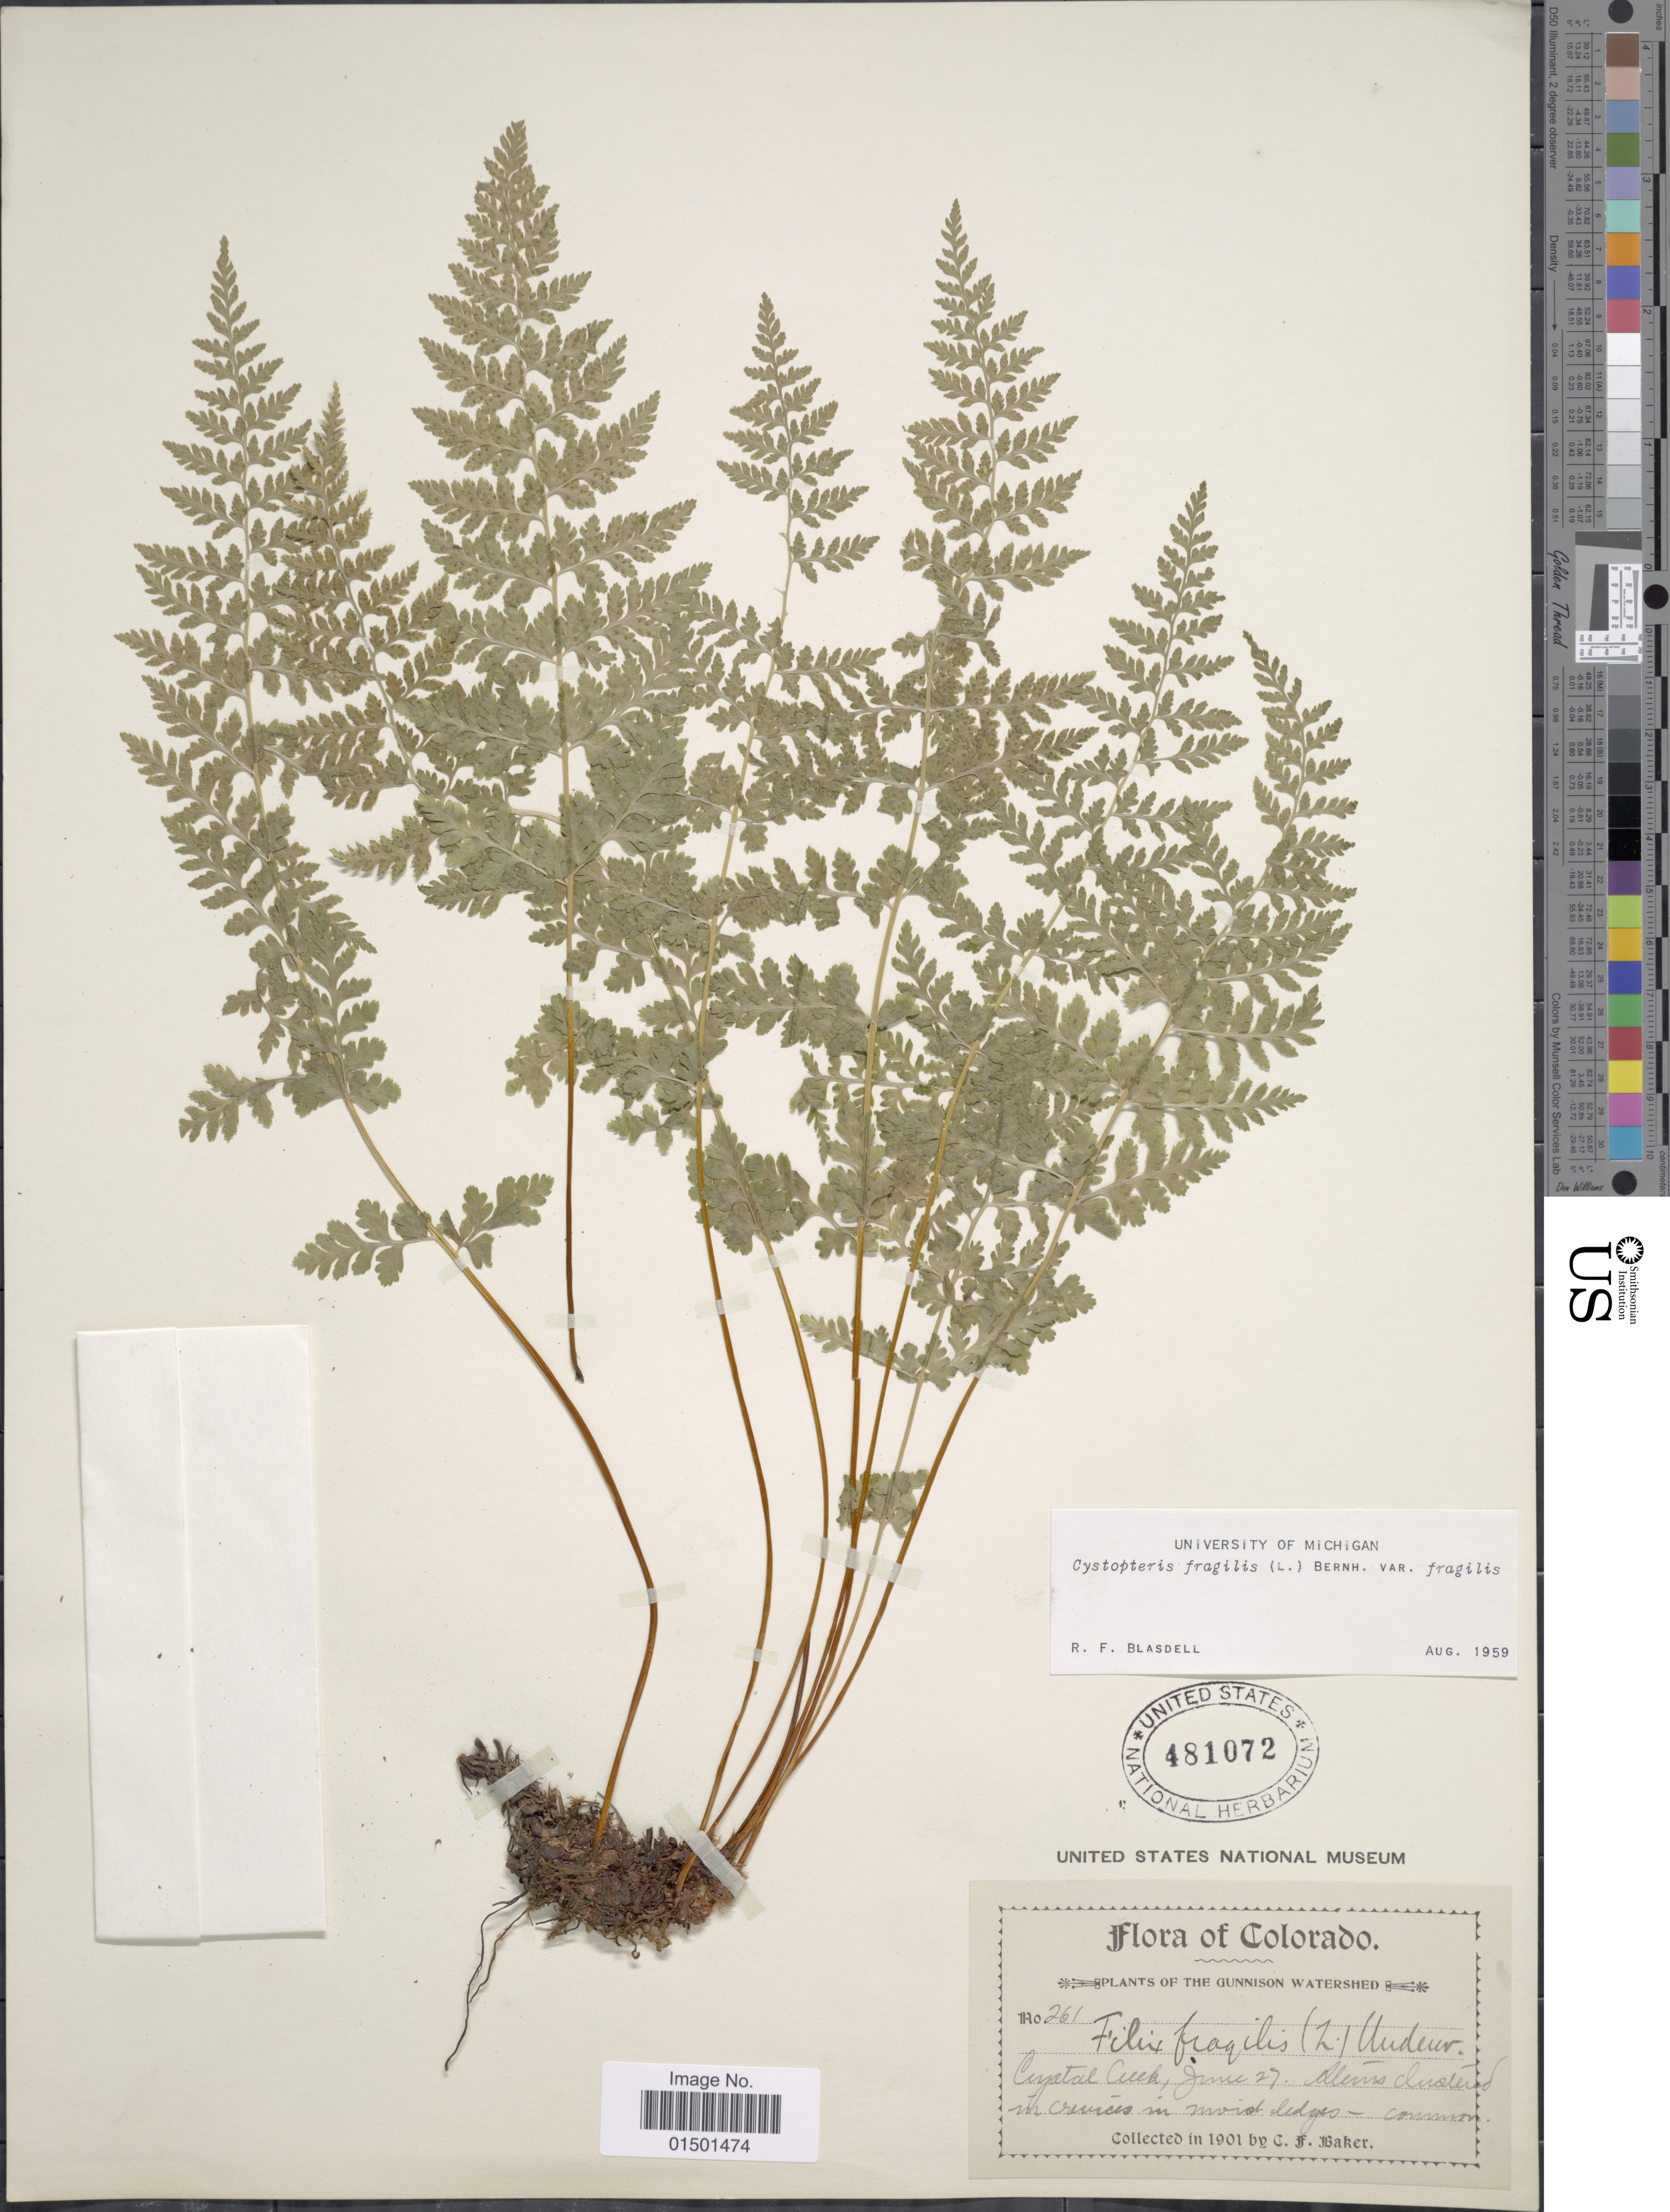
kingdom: Plantae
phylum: Tracheophyta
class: Polypodiopsida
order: Polypodiales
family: Cystopteridaceae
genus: Cystopteris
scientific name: Cystopteris fragilis var. fragilis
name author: (L.) Bernh.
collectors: C. F. Baker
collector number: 261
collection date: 1901-07-27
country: United States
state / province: Colorado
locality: The Gunnison Watershed. Crystal Creek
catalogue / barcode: US 481072